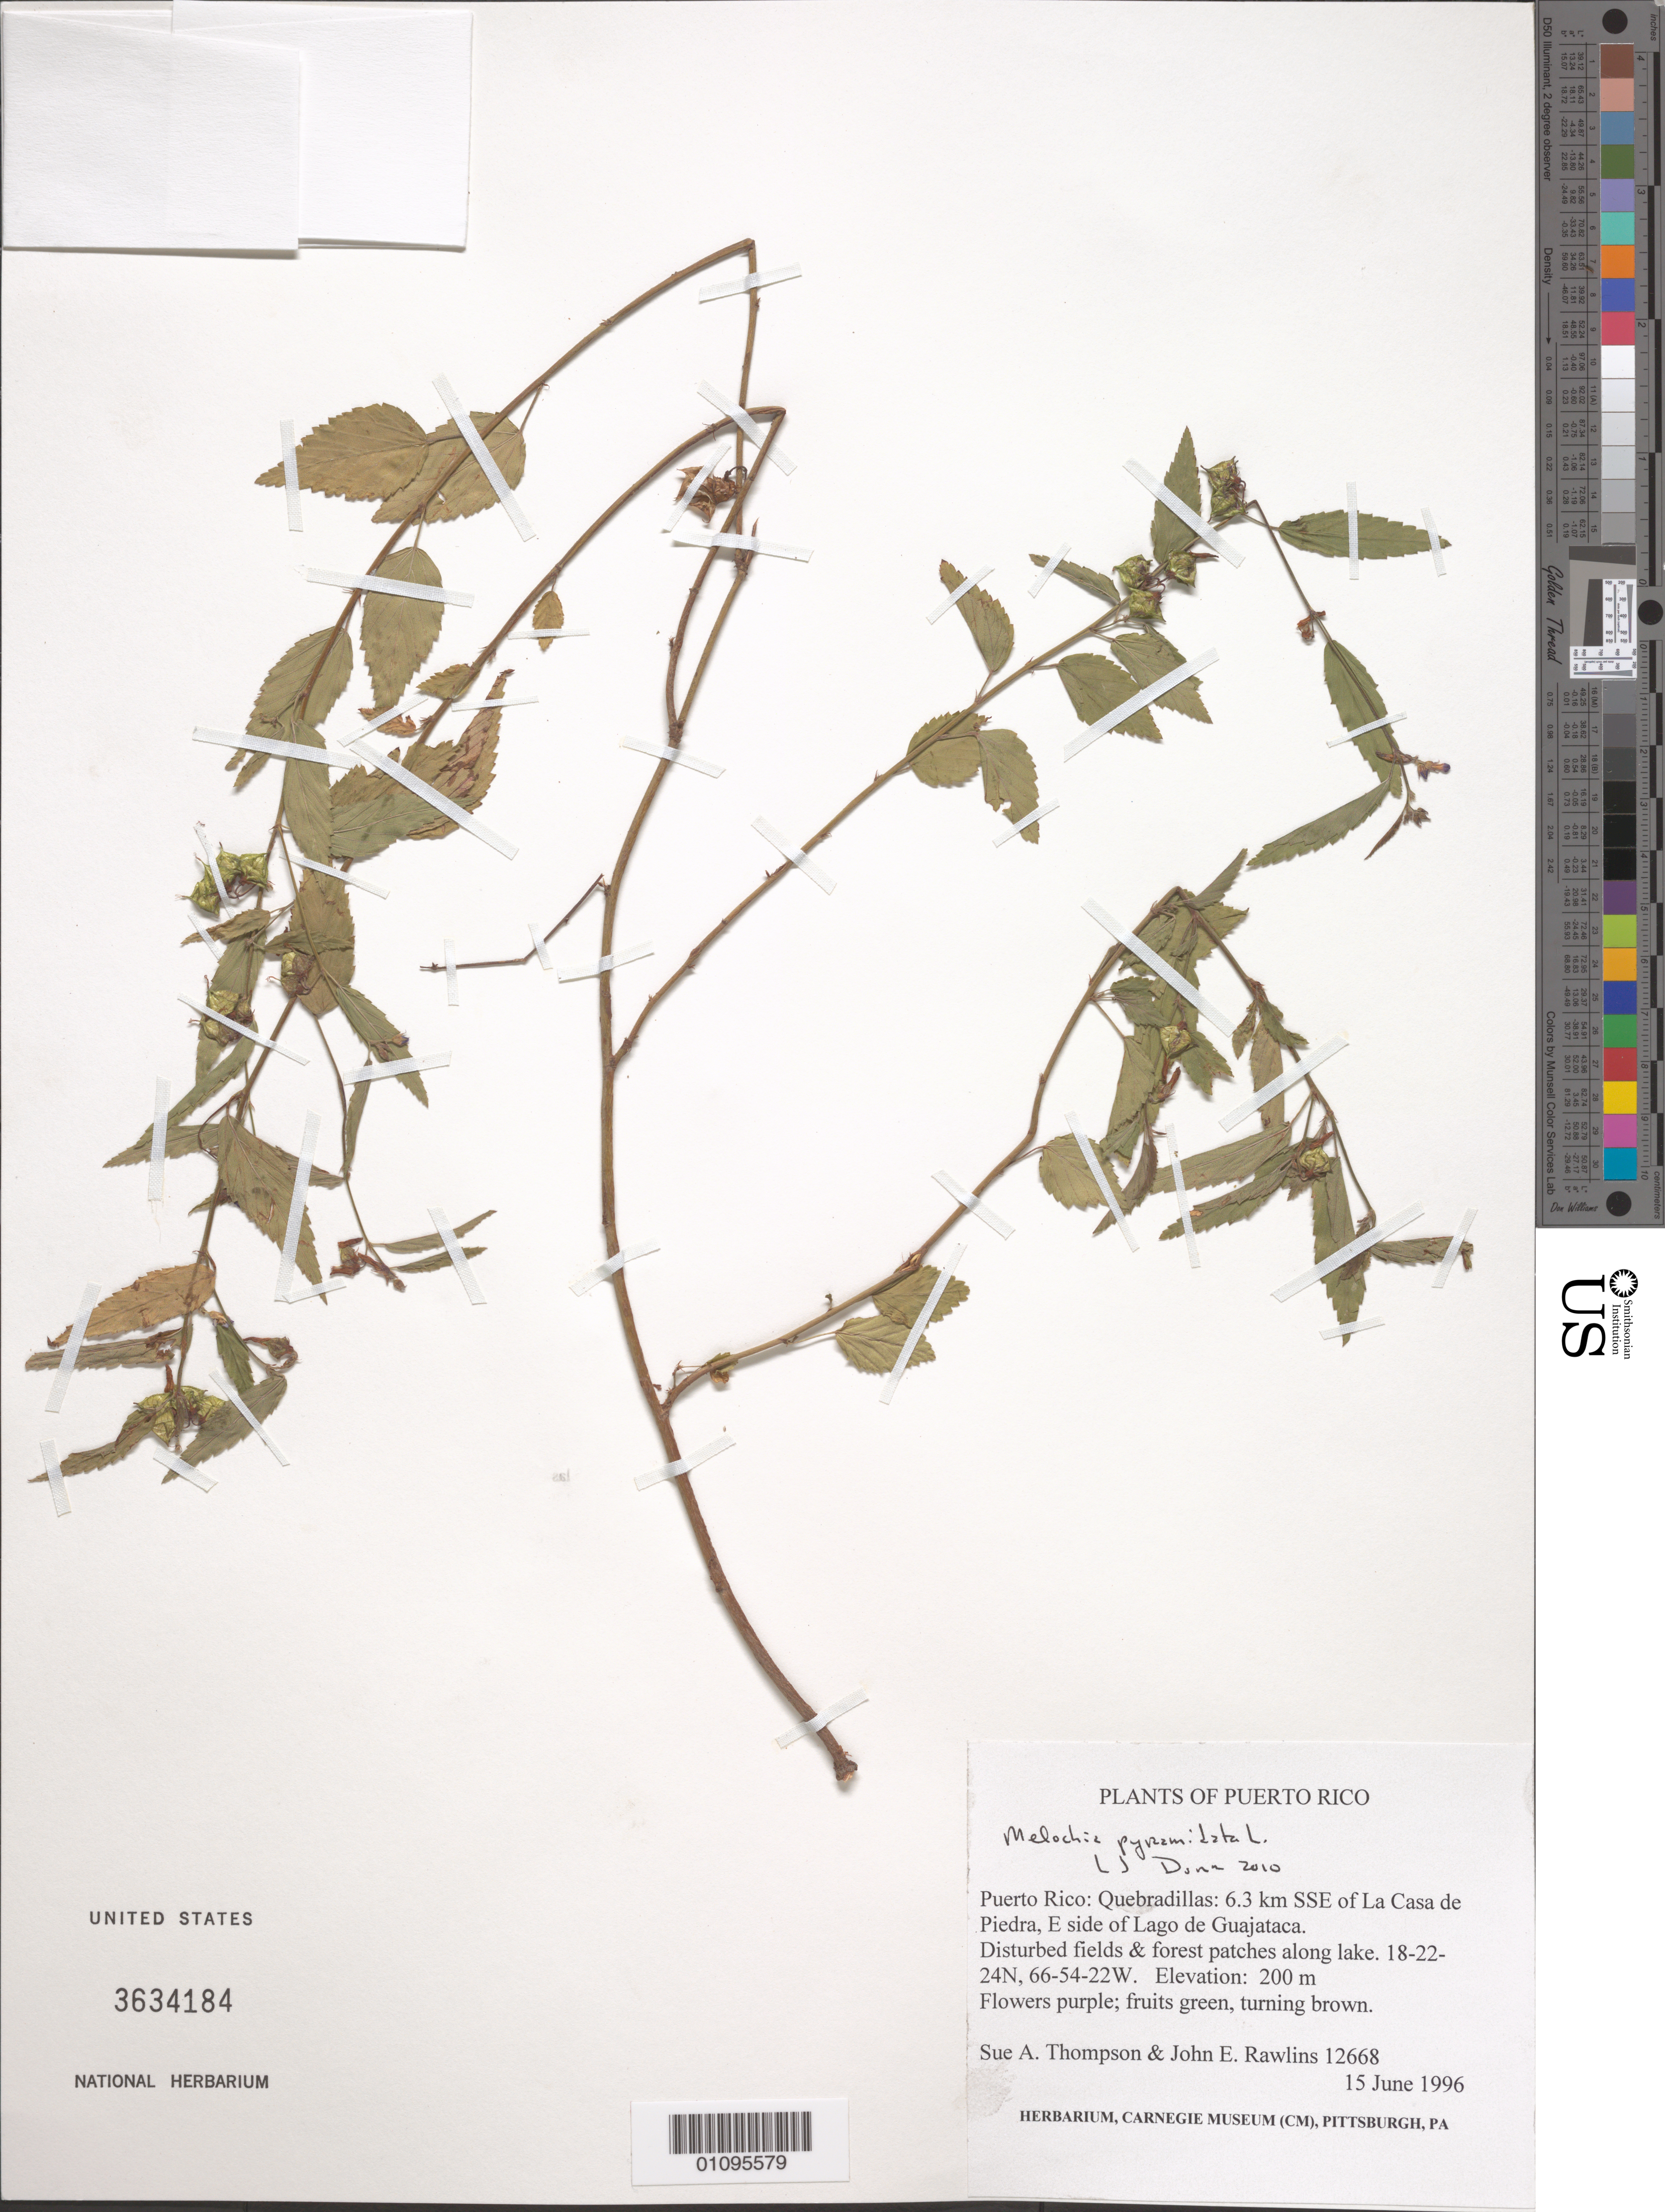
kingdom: Plantae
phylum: Tracheophyta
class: Magnoliopsida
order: Malvales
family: Malvaceae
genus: Melochia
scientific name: Melochia pyramidata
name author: L.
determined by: Dorr, L. J., (BOT), Smithsonian Institution - National Museum of Natural History (UNITED STATES)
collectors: S. A. Thompson & J. Rawlins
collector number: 12668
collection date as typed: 15 Jun 1996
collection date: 1996-06-15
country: Puerto Rico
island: Puerto Rico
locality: Quebradillas: 6.3 km SSE of La Casa de Piedra, E side of Lago de Guajataca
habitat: Disturbed fields and forest patches along lake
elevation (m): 200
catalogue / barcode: US 3634184